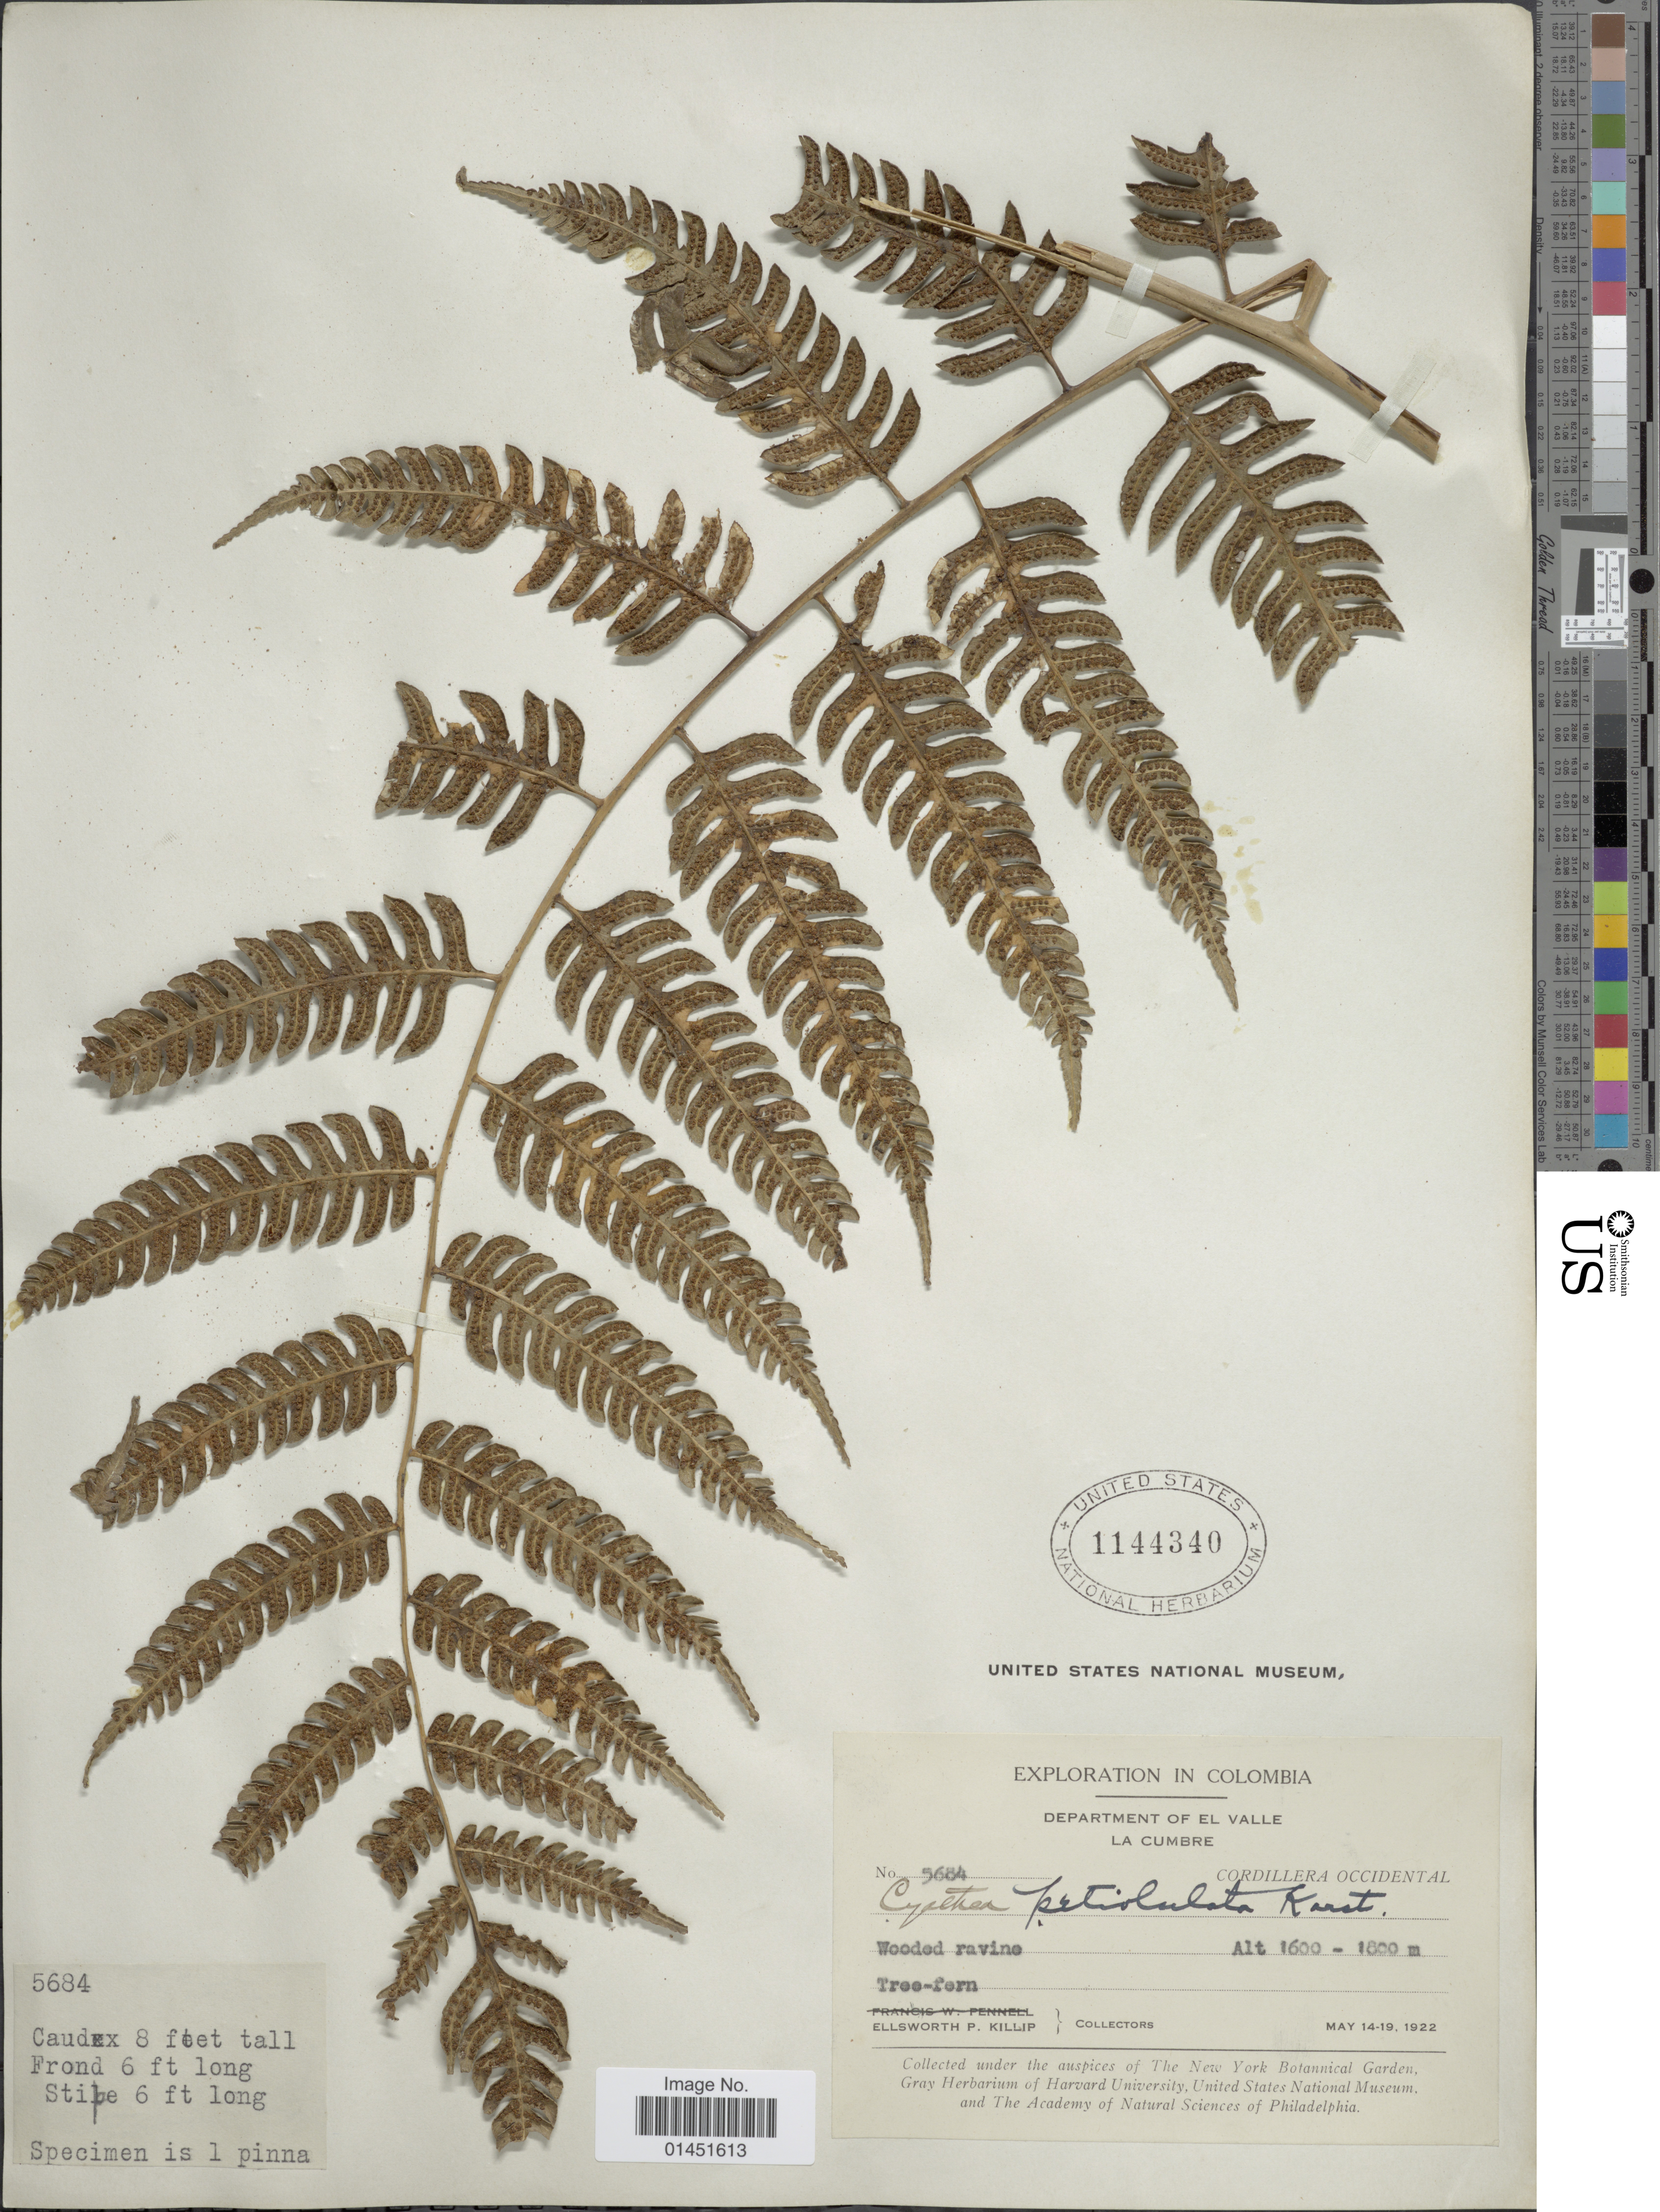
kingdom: Plantae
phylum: Tracheophyta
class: Polypodiopsida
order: Cyatheales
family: Cyatheaceae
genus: Cyathea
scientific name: Cyathea divergens var. divergens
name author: Kunze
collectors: E. P. Killip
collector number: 5684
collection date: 1922-05-14/1922-05-19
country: Colombia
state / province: Valle del Cauca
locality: Department of El Valle, La Cumbre, Cordillera Occidental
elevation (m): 1600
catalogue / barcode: US 1144340